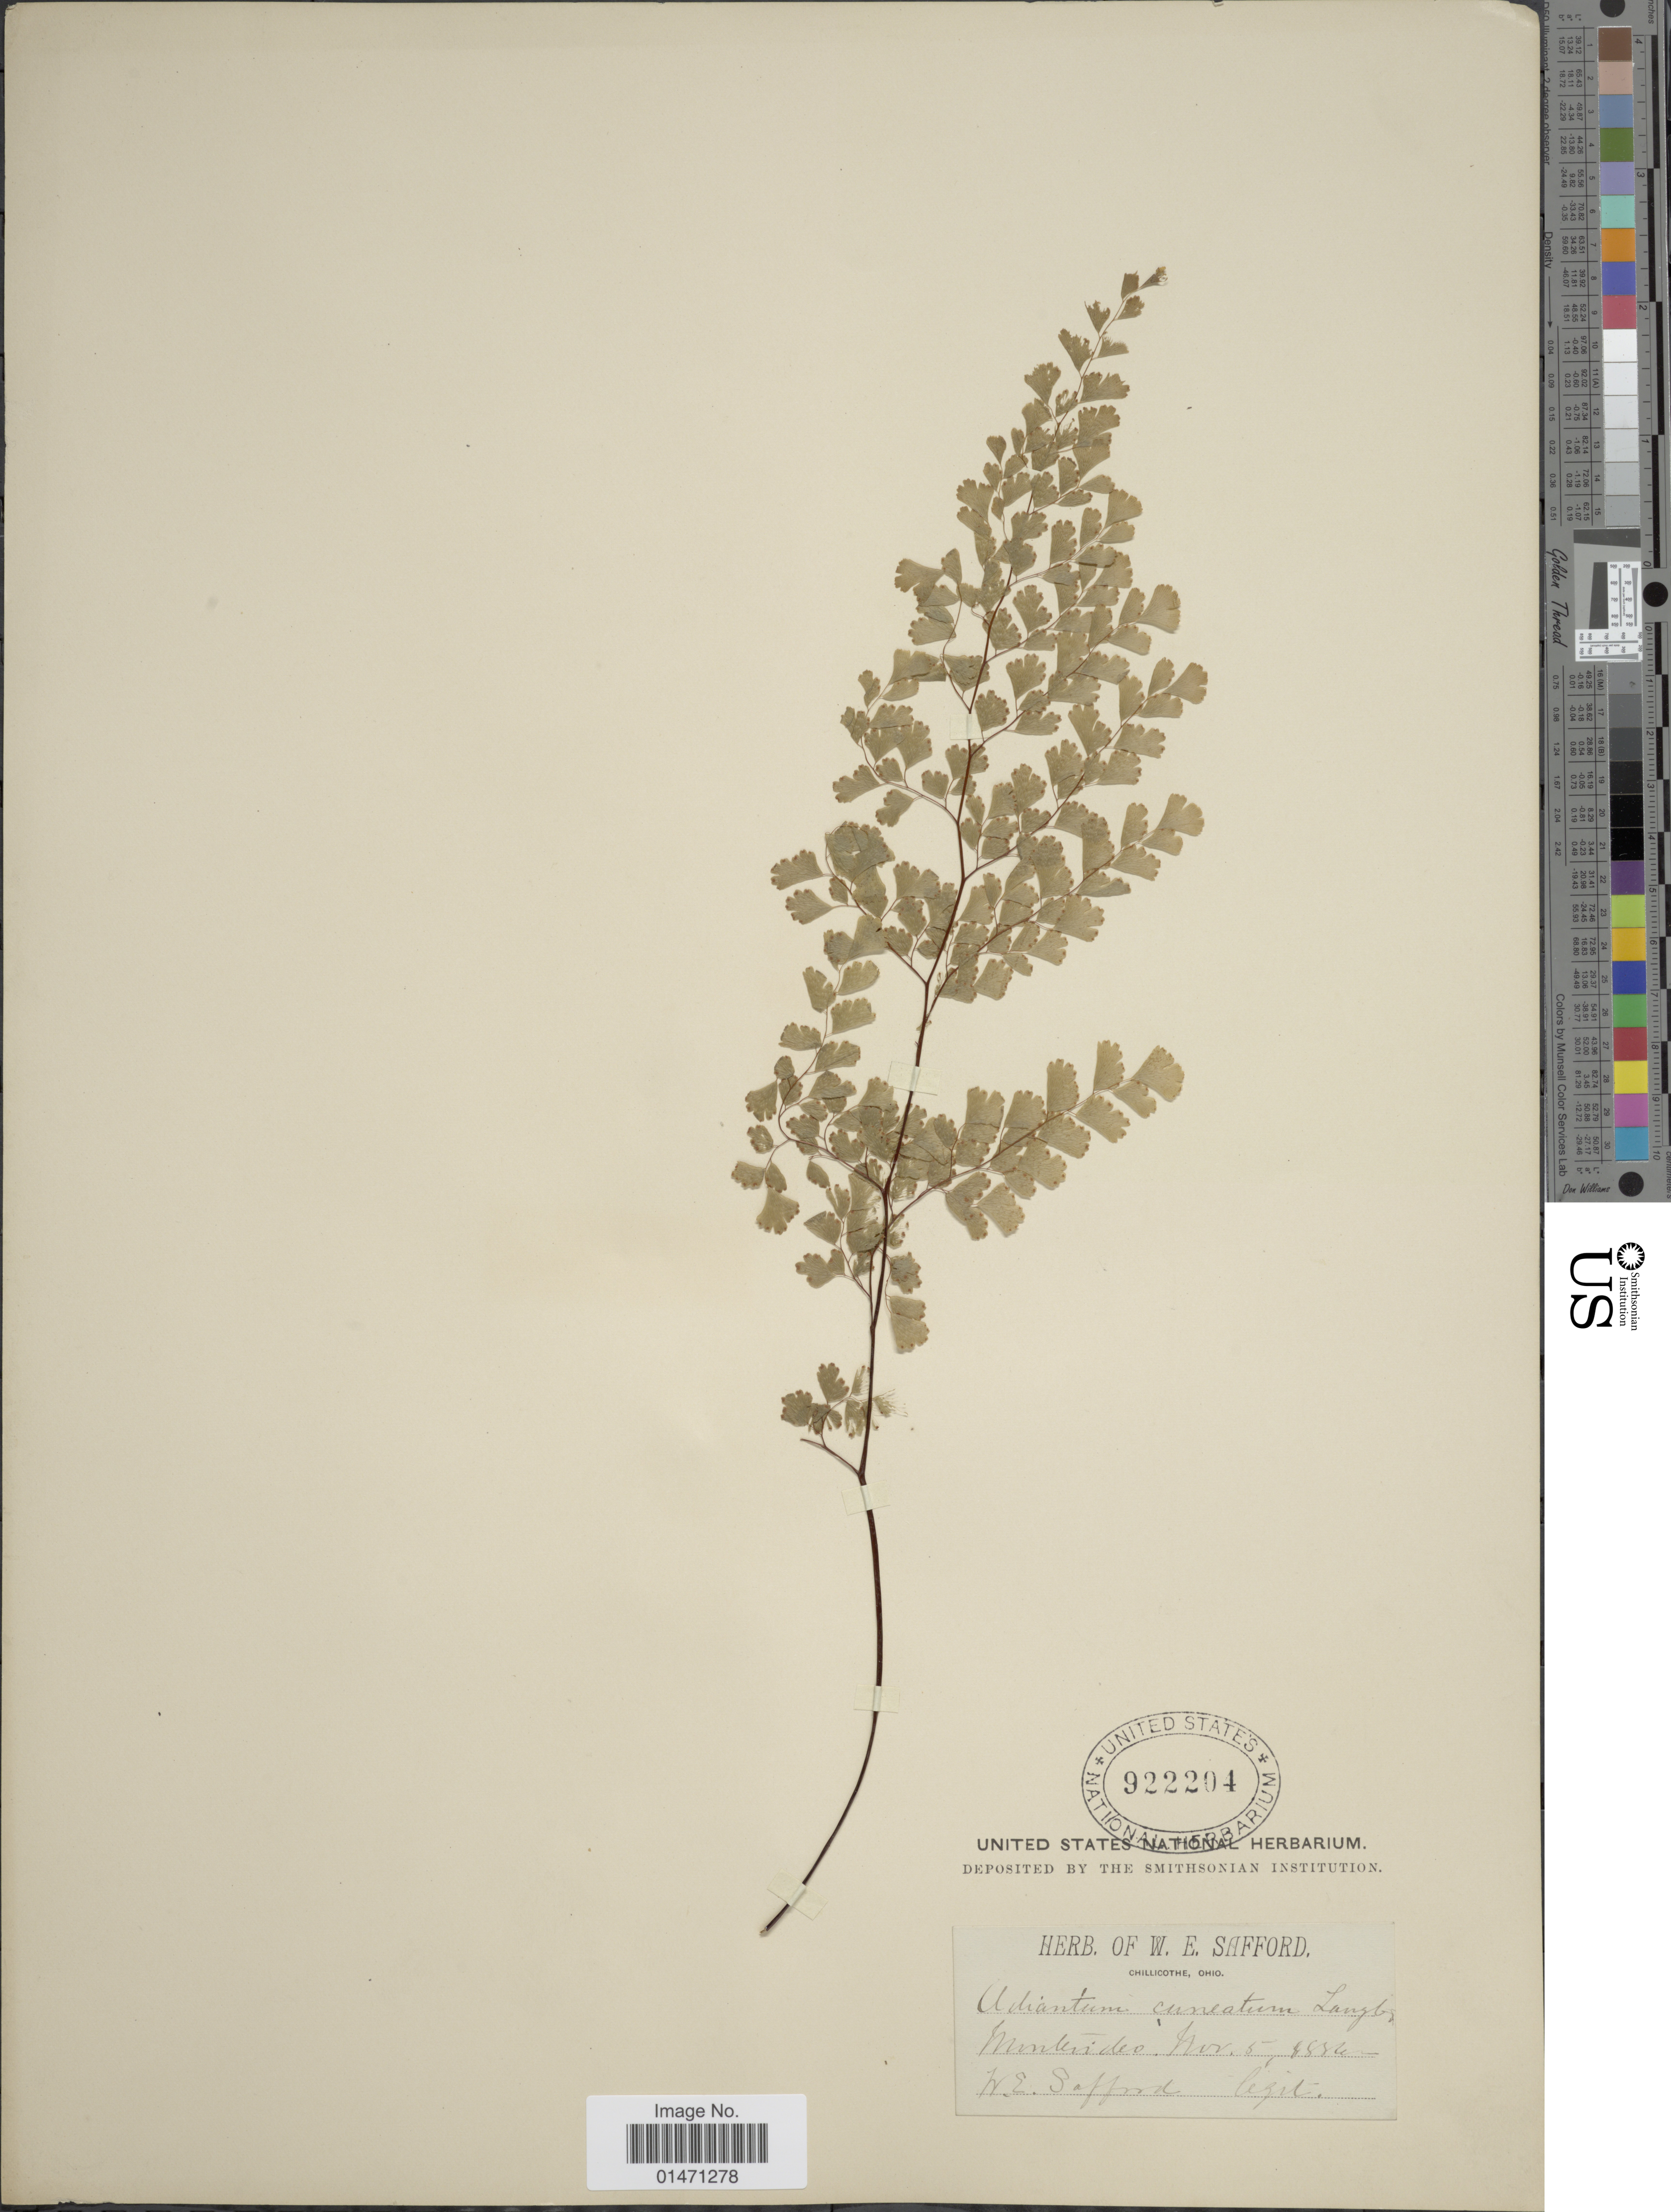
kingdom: Plantae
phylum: Tracheophyta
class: Polypodiopsida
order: Polypodiales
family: Pteridaceae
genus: Adiantum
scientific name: Adiantum raddianum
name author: C. Presl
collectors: W. E. Safford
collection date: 1884-11-05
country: Uruguay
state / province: Montevideo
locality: Montevideo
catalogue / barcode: US 922204